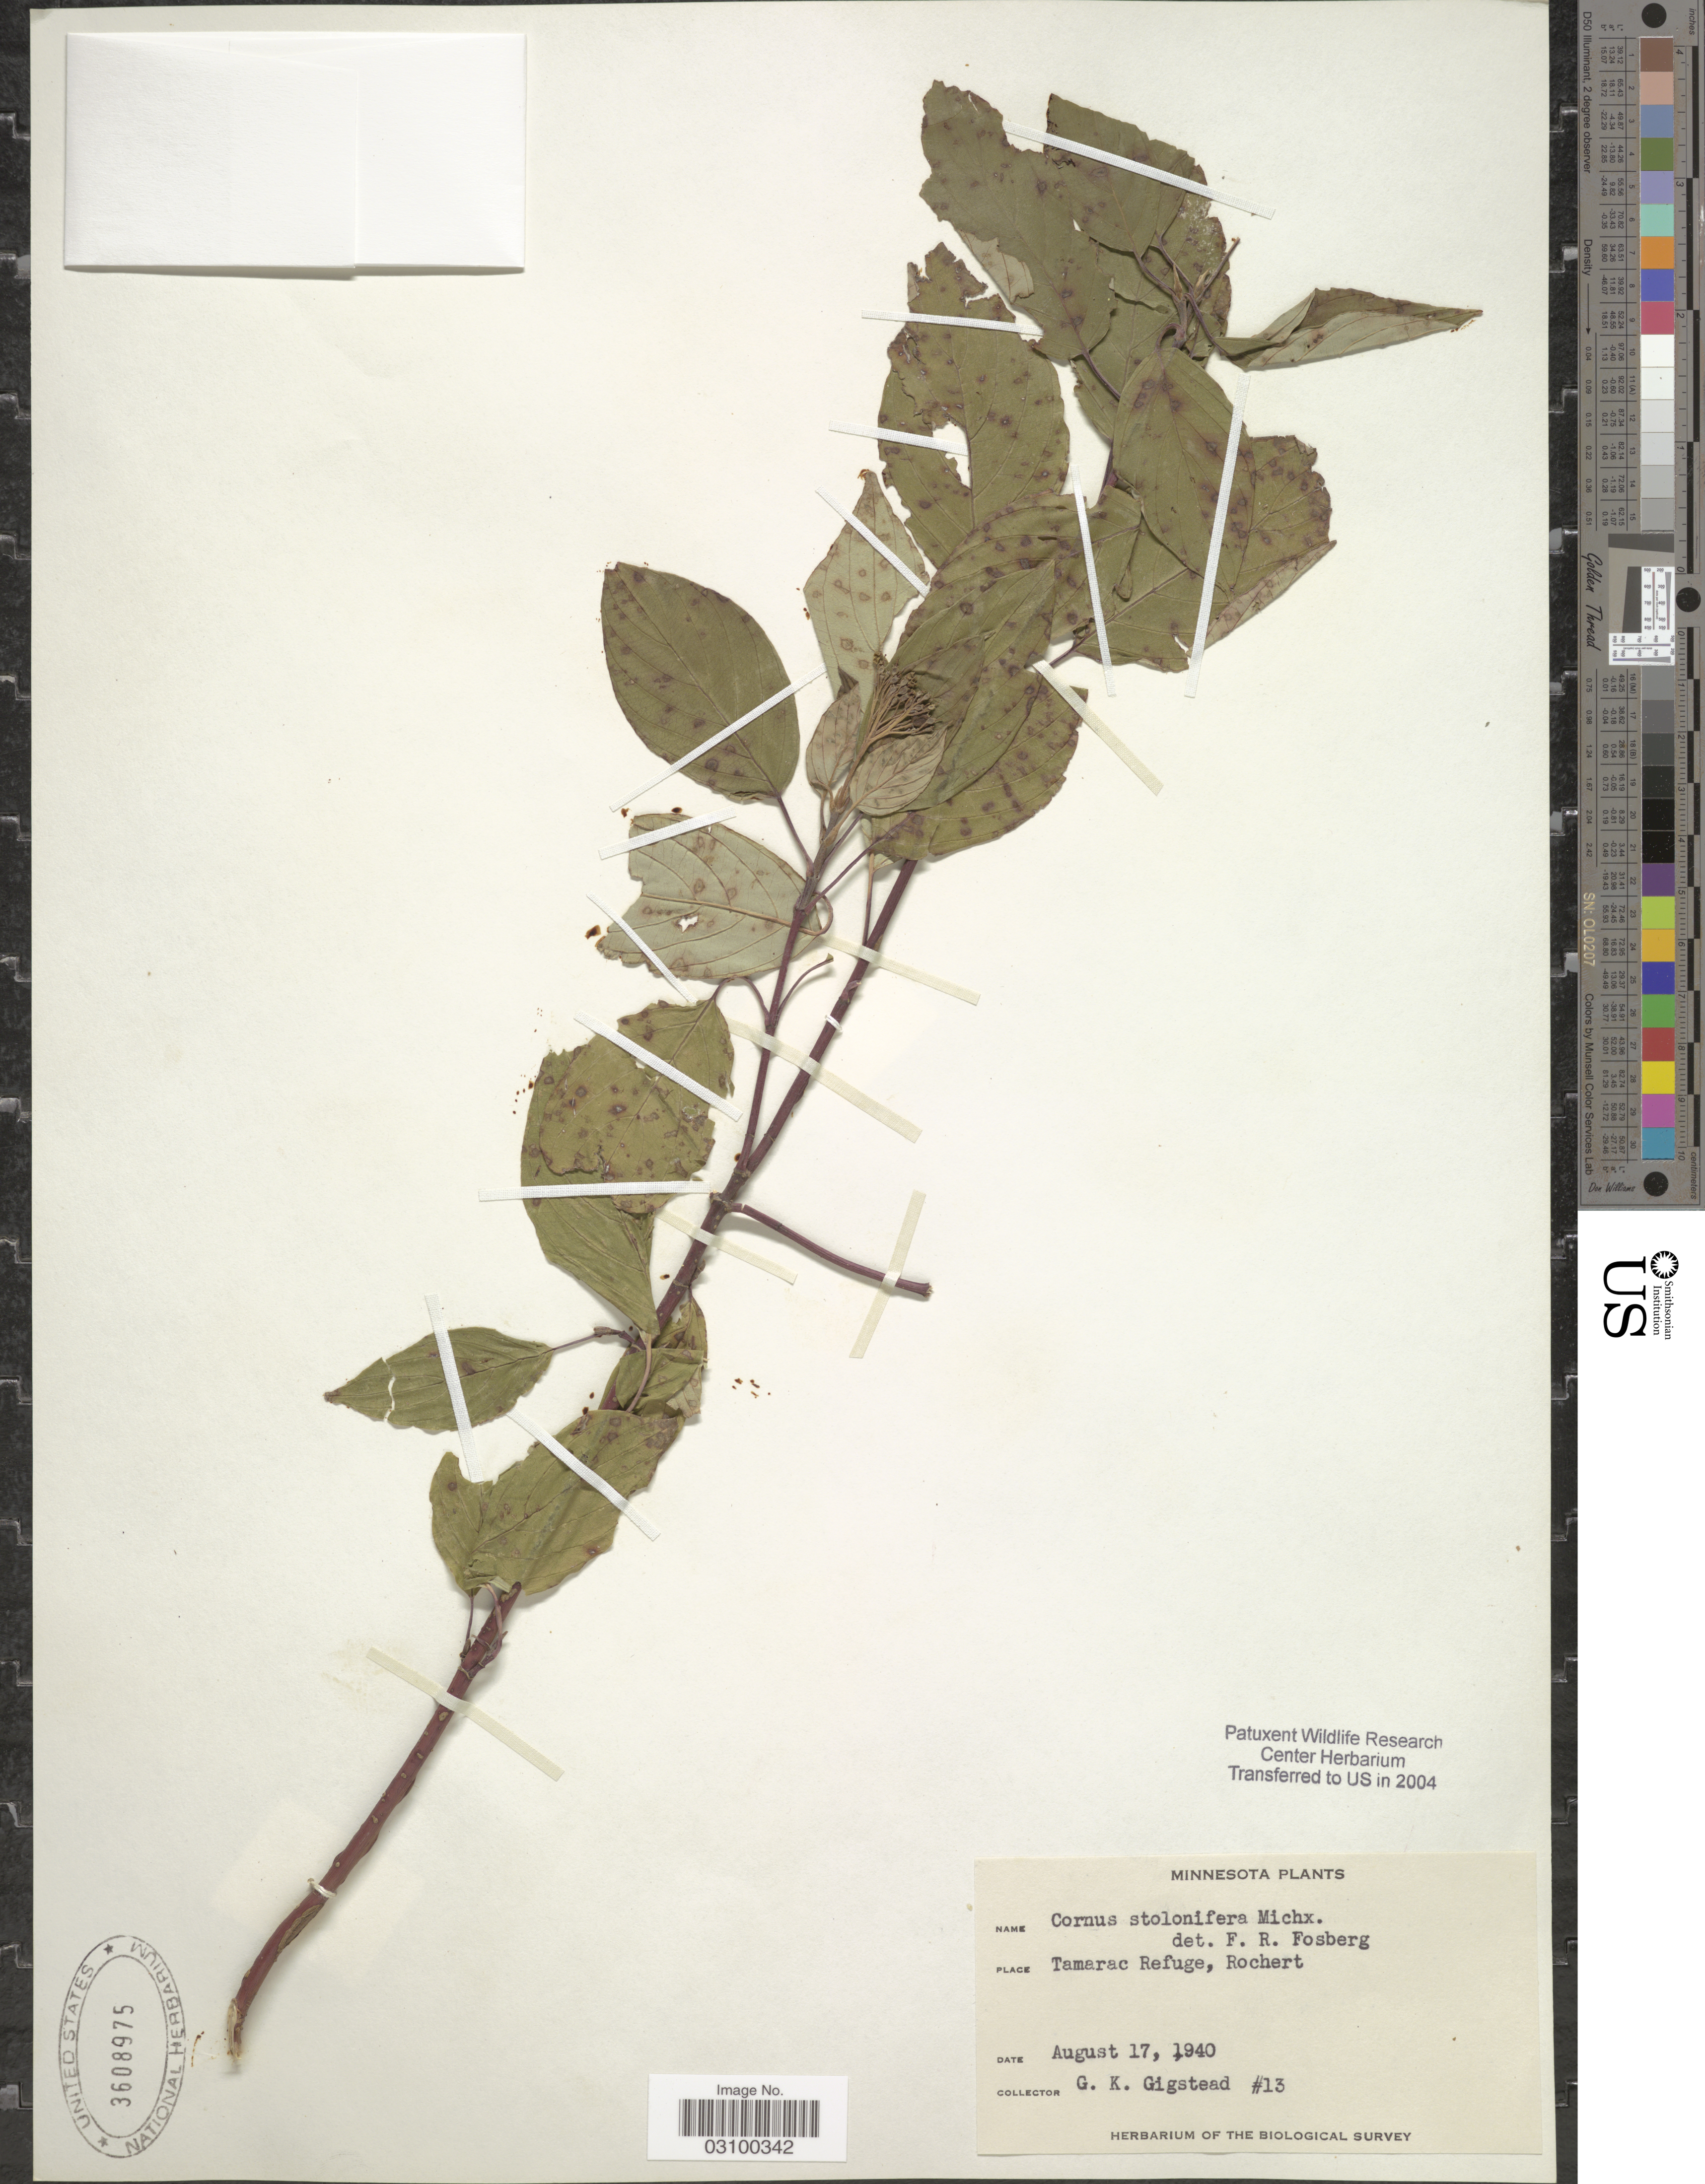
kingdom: Plantae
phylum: Tracheophyta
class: Magnoliopsida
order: Cornales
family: Cornaceae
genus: Cornus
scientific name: Cornus sericea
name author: L.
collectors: G. Gigstead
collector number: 13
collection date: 1940-08-17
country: United States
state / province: Minnesota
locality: Tamarac Refuge, Rochert.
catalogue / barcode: US 3608975